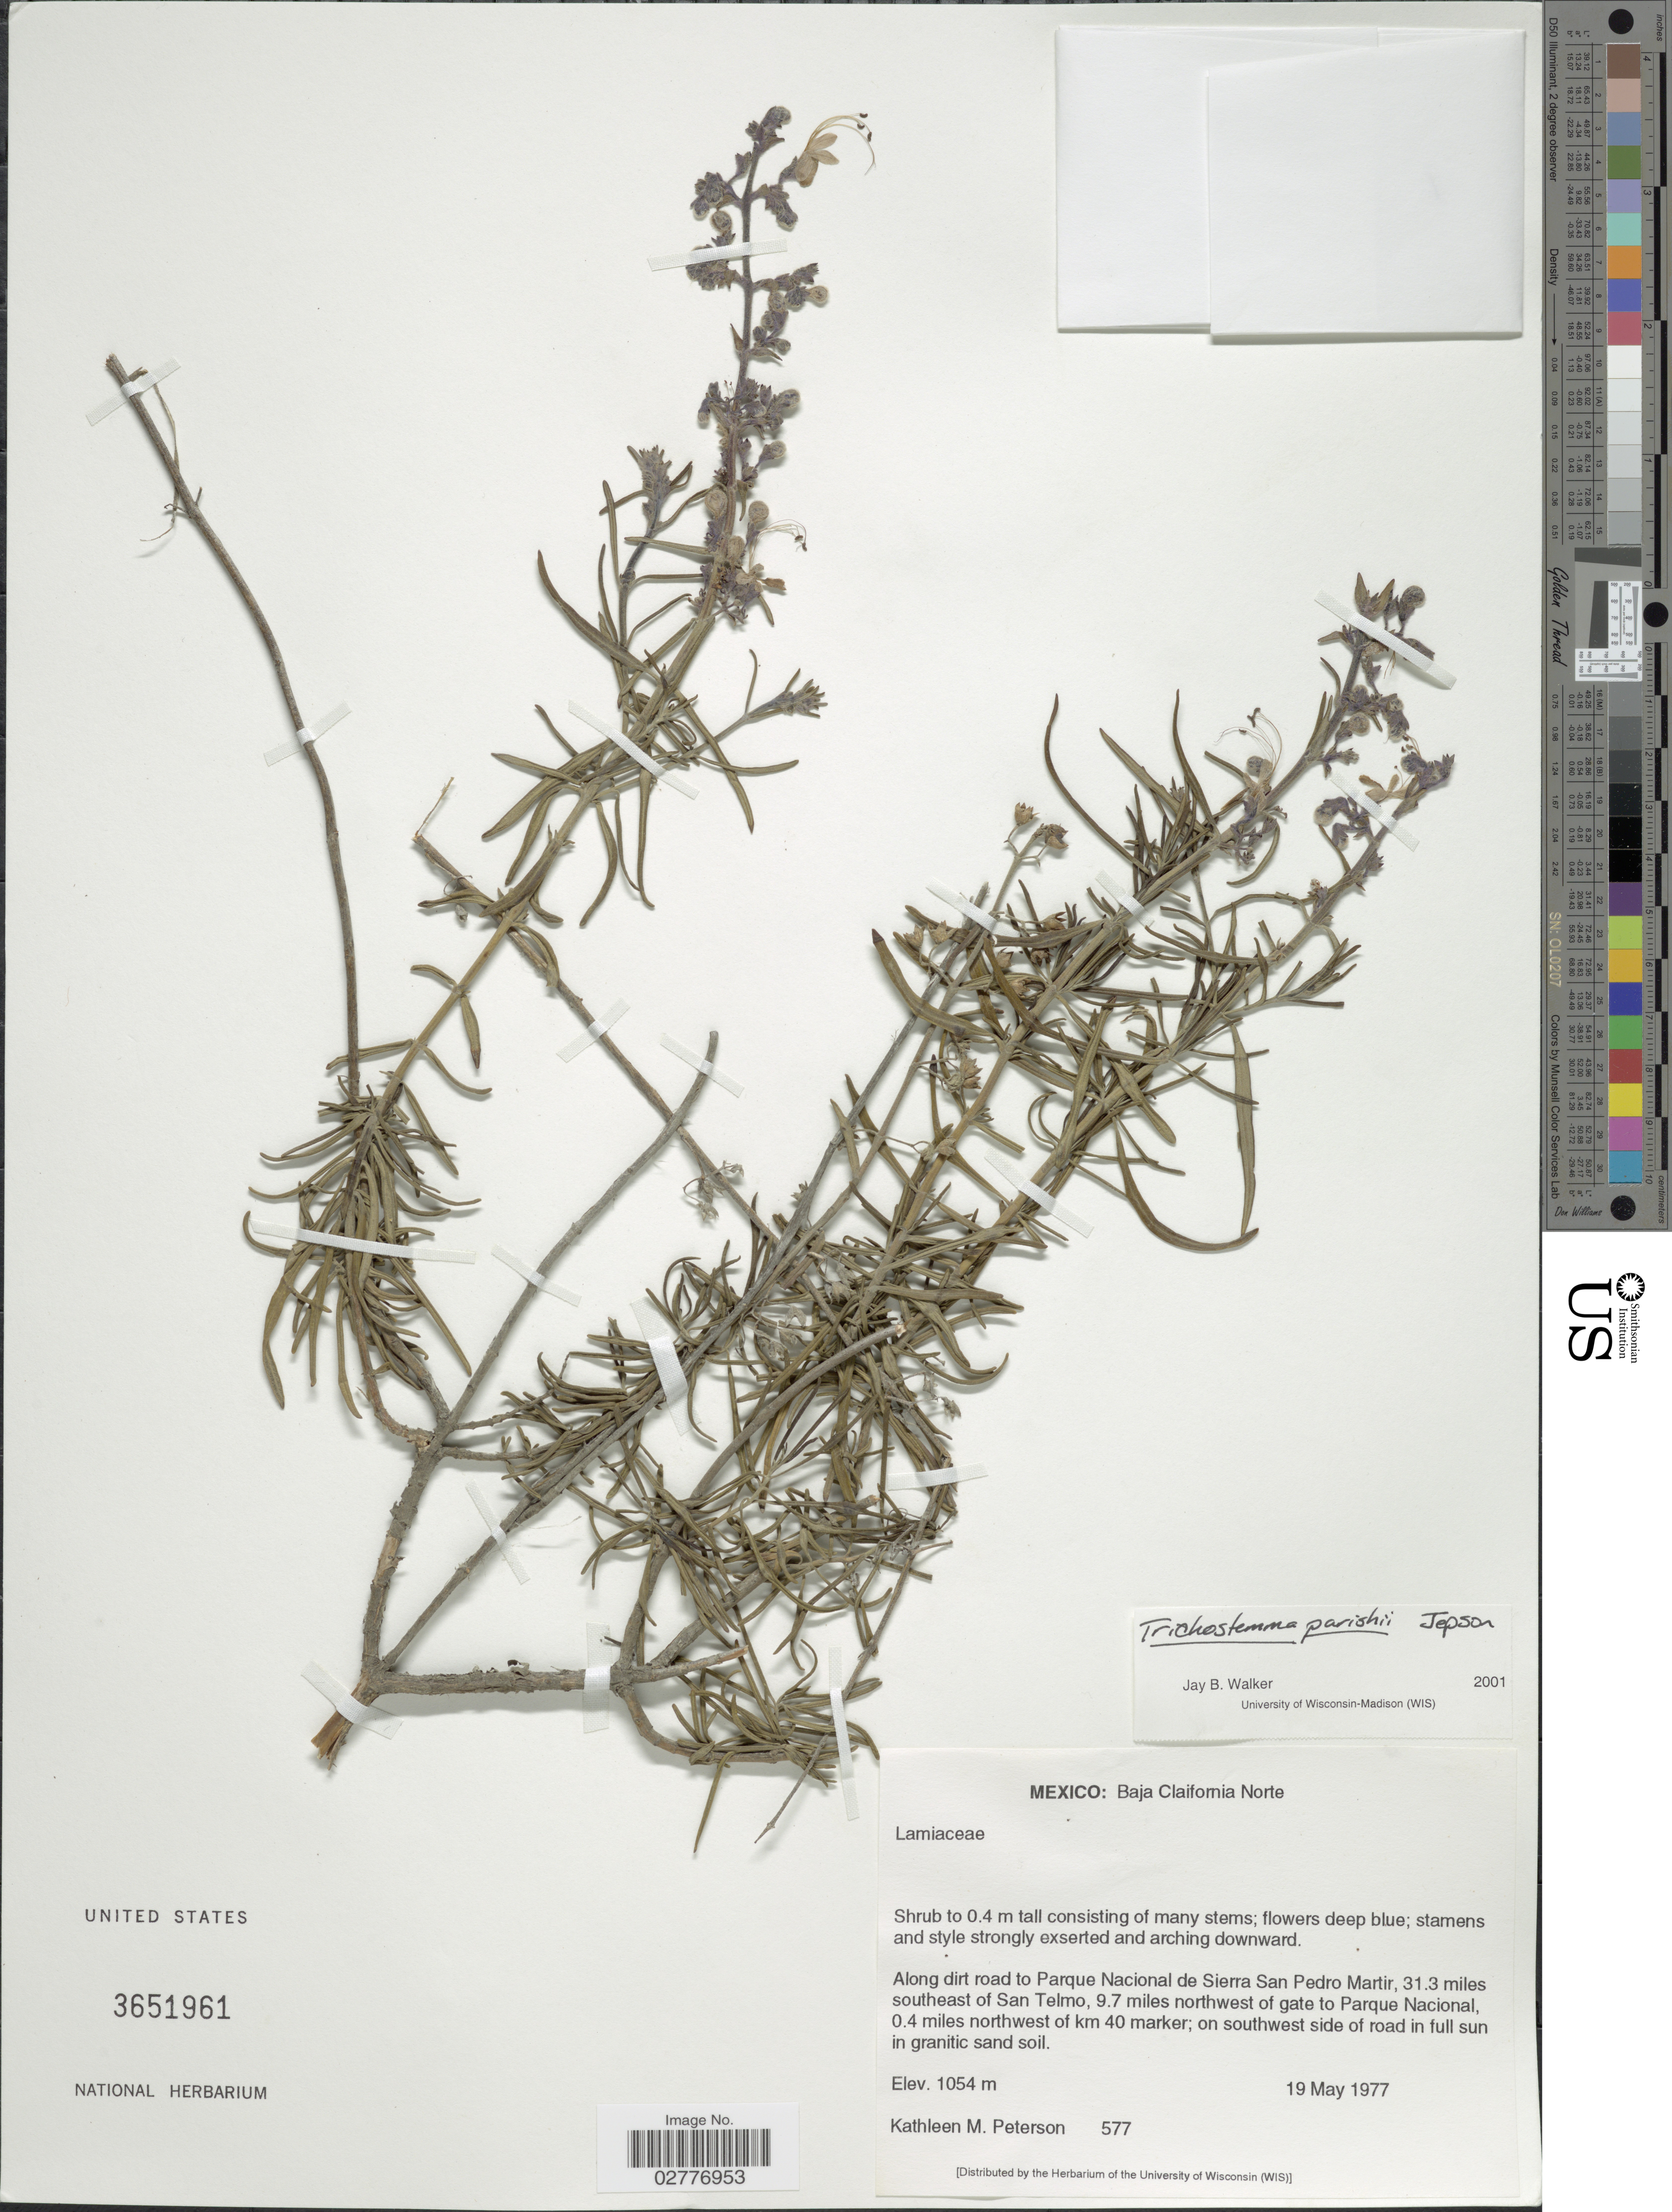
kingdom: Plantae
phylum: Tracheophyta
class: Magnoliopsida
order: Lamiales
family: Lamiaceae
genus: Trichostema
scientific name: Trichostema parishii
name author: Vasey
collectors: K. Peterson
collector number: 577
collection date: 1977-05-19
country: Mexico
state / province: Baja California Norte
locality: Along dirt road to Parque Nacional de Sierra San Pedro Martir, 31.3 miles southeast of San Telmo, 9.7 miles northwest of gate to Parque Nacional, 0.4 miles northwest of km 40 marker.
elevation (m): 1054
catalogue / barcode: US 3651961